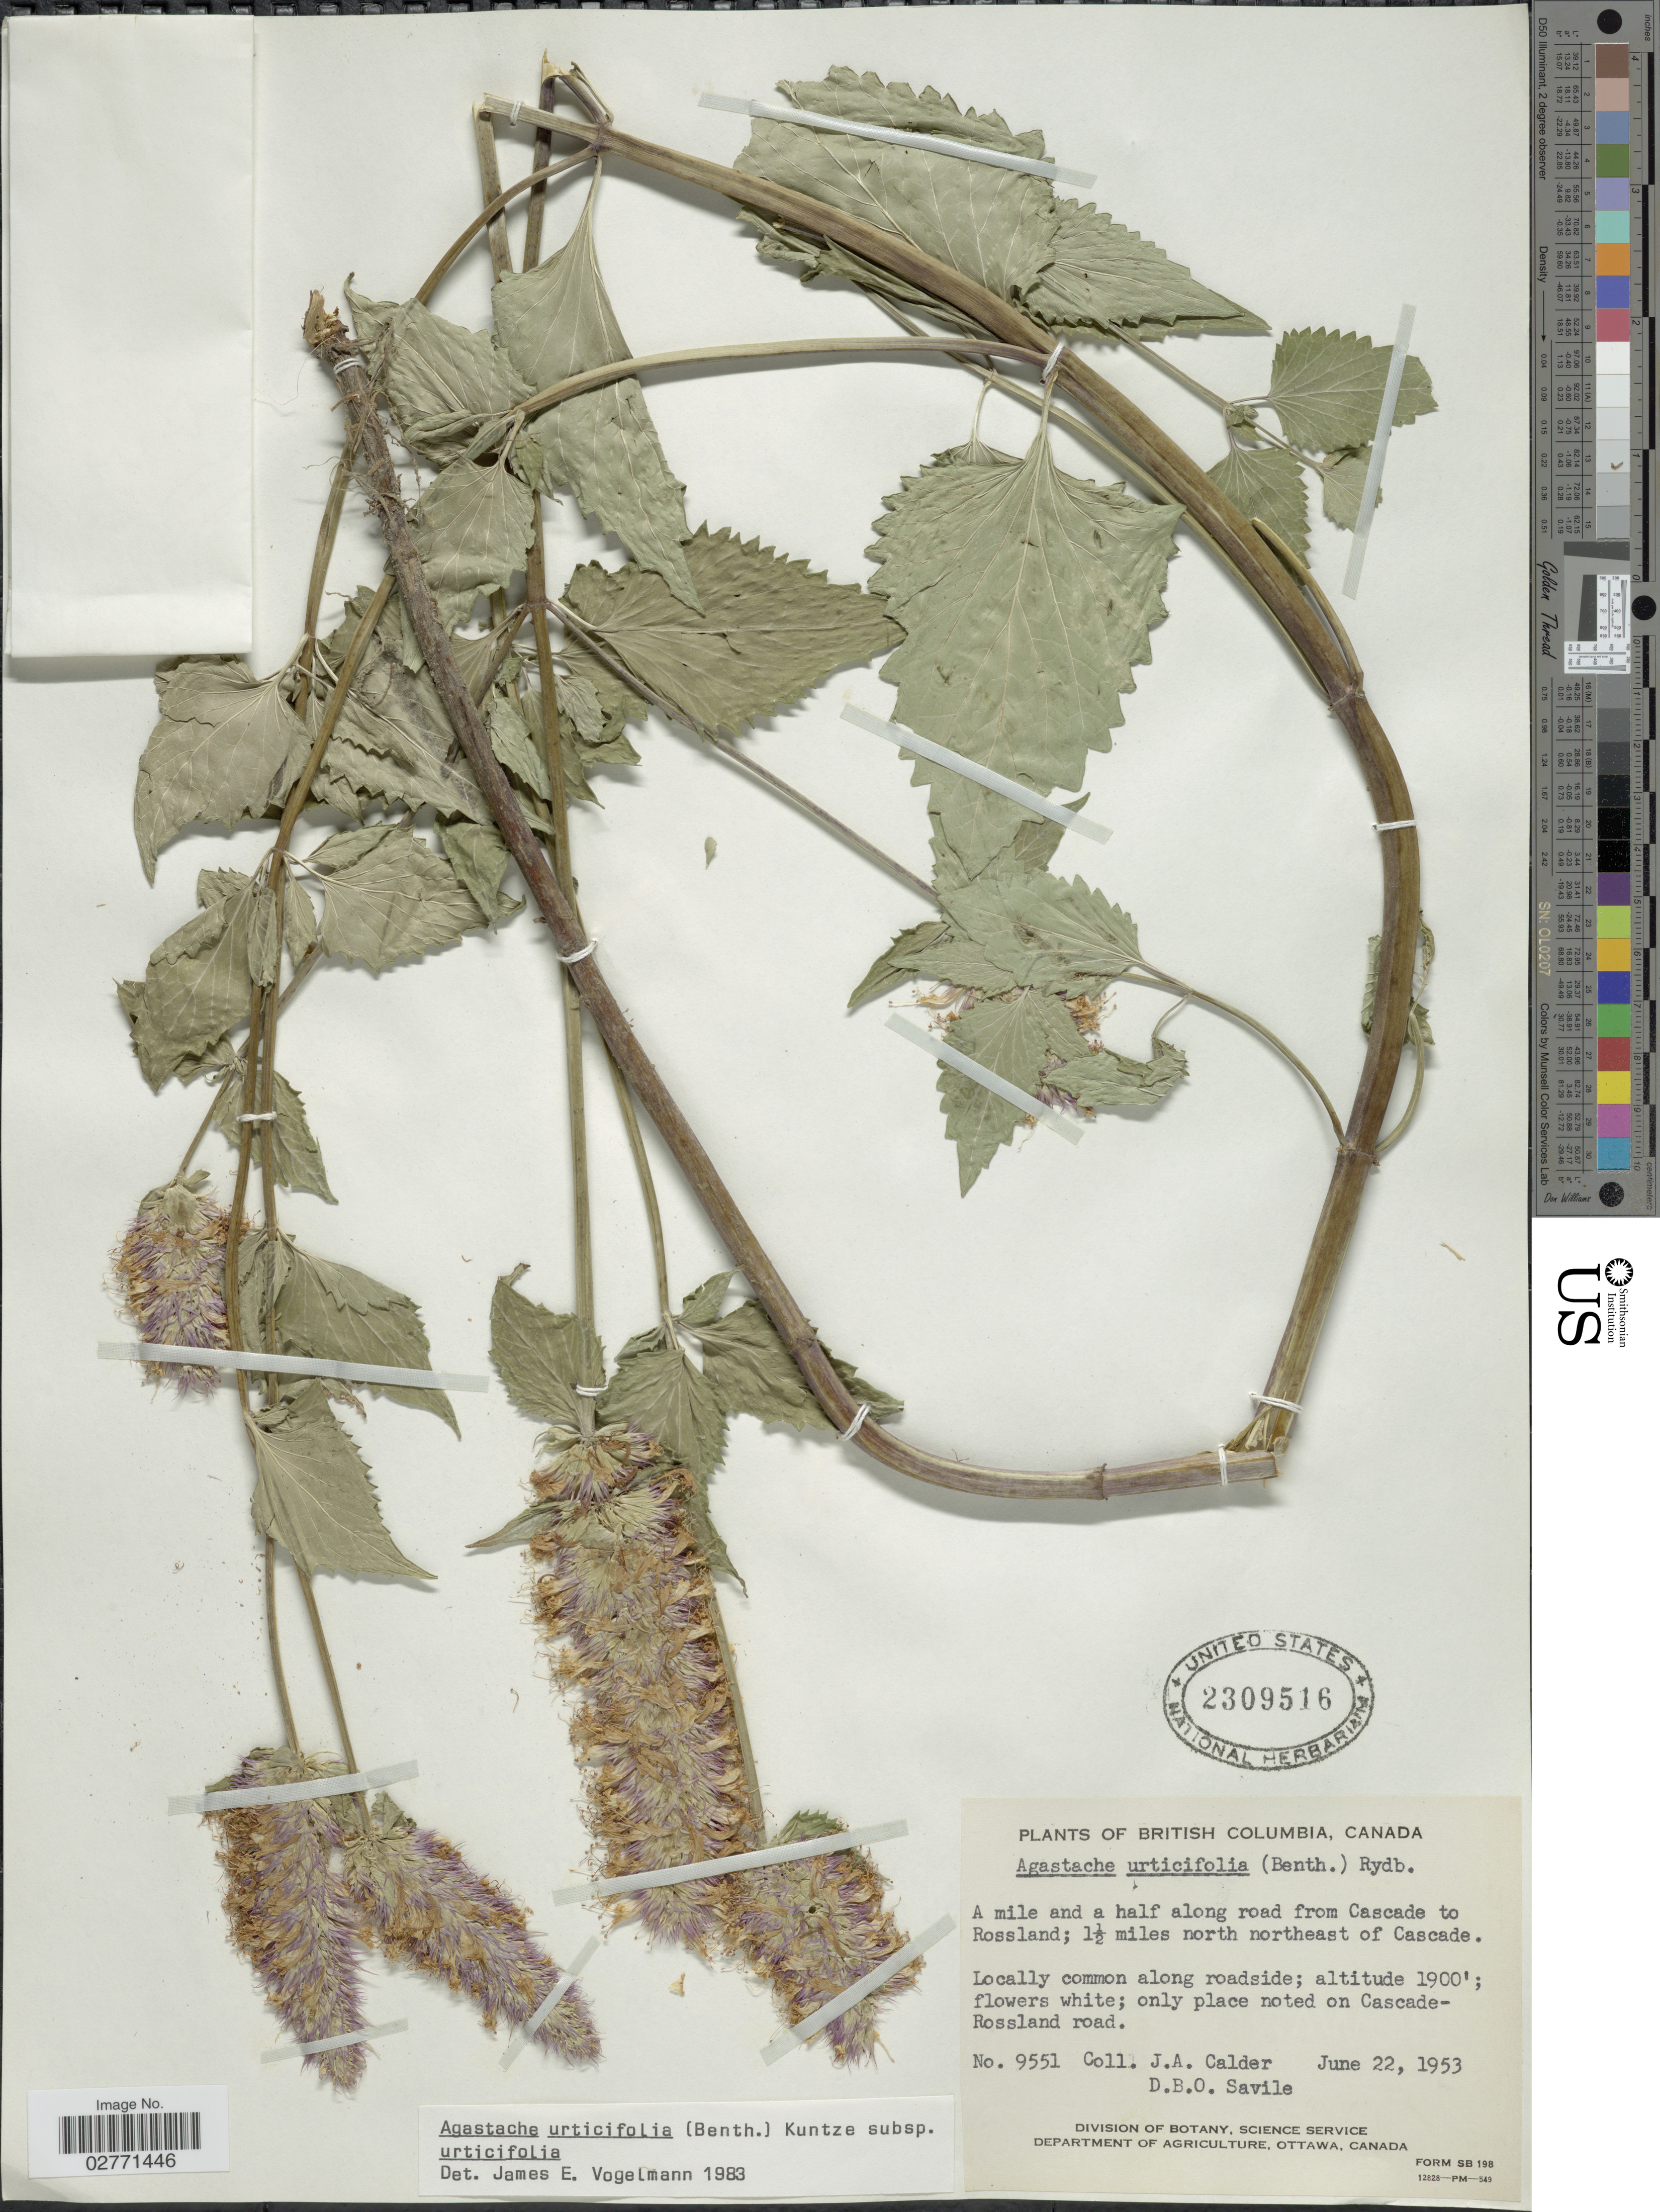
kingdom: Plantae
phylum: Tracheophyta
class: Magnoliopsida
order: Lamiales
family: Lamiaceae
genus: Agastache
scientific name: Agastache urticifolia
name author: (Benth.) Kuntze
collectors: J. A. Calder & D. Savile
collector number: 9551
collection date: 1953-06-22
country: Canada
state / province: British Columbia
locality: A mile and a half along road from Cascade to Rossland; 1½ miles north of Cascade. Locally common along roadside; only place noted on Cascade-Rossland road.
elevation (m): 579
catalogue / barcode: US 2309516